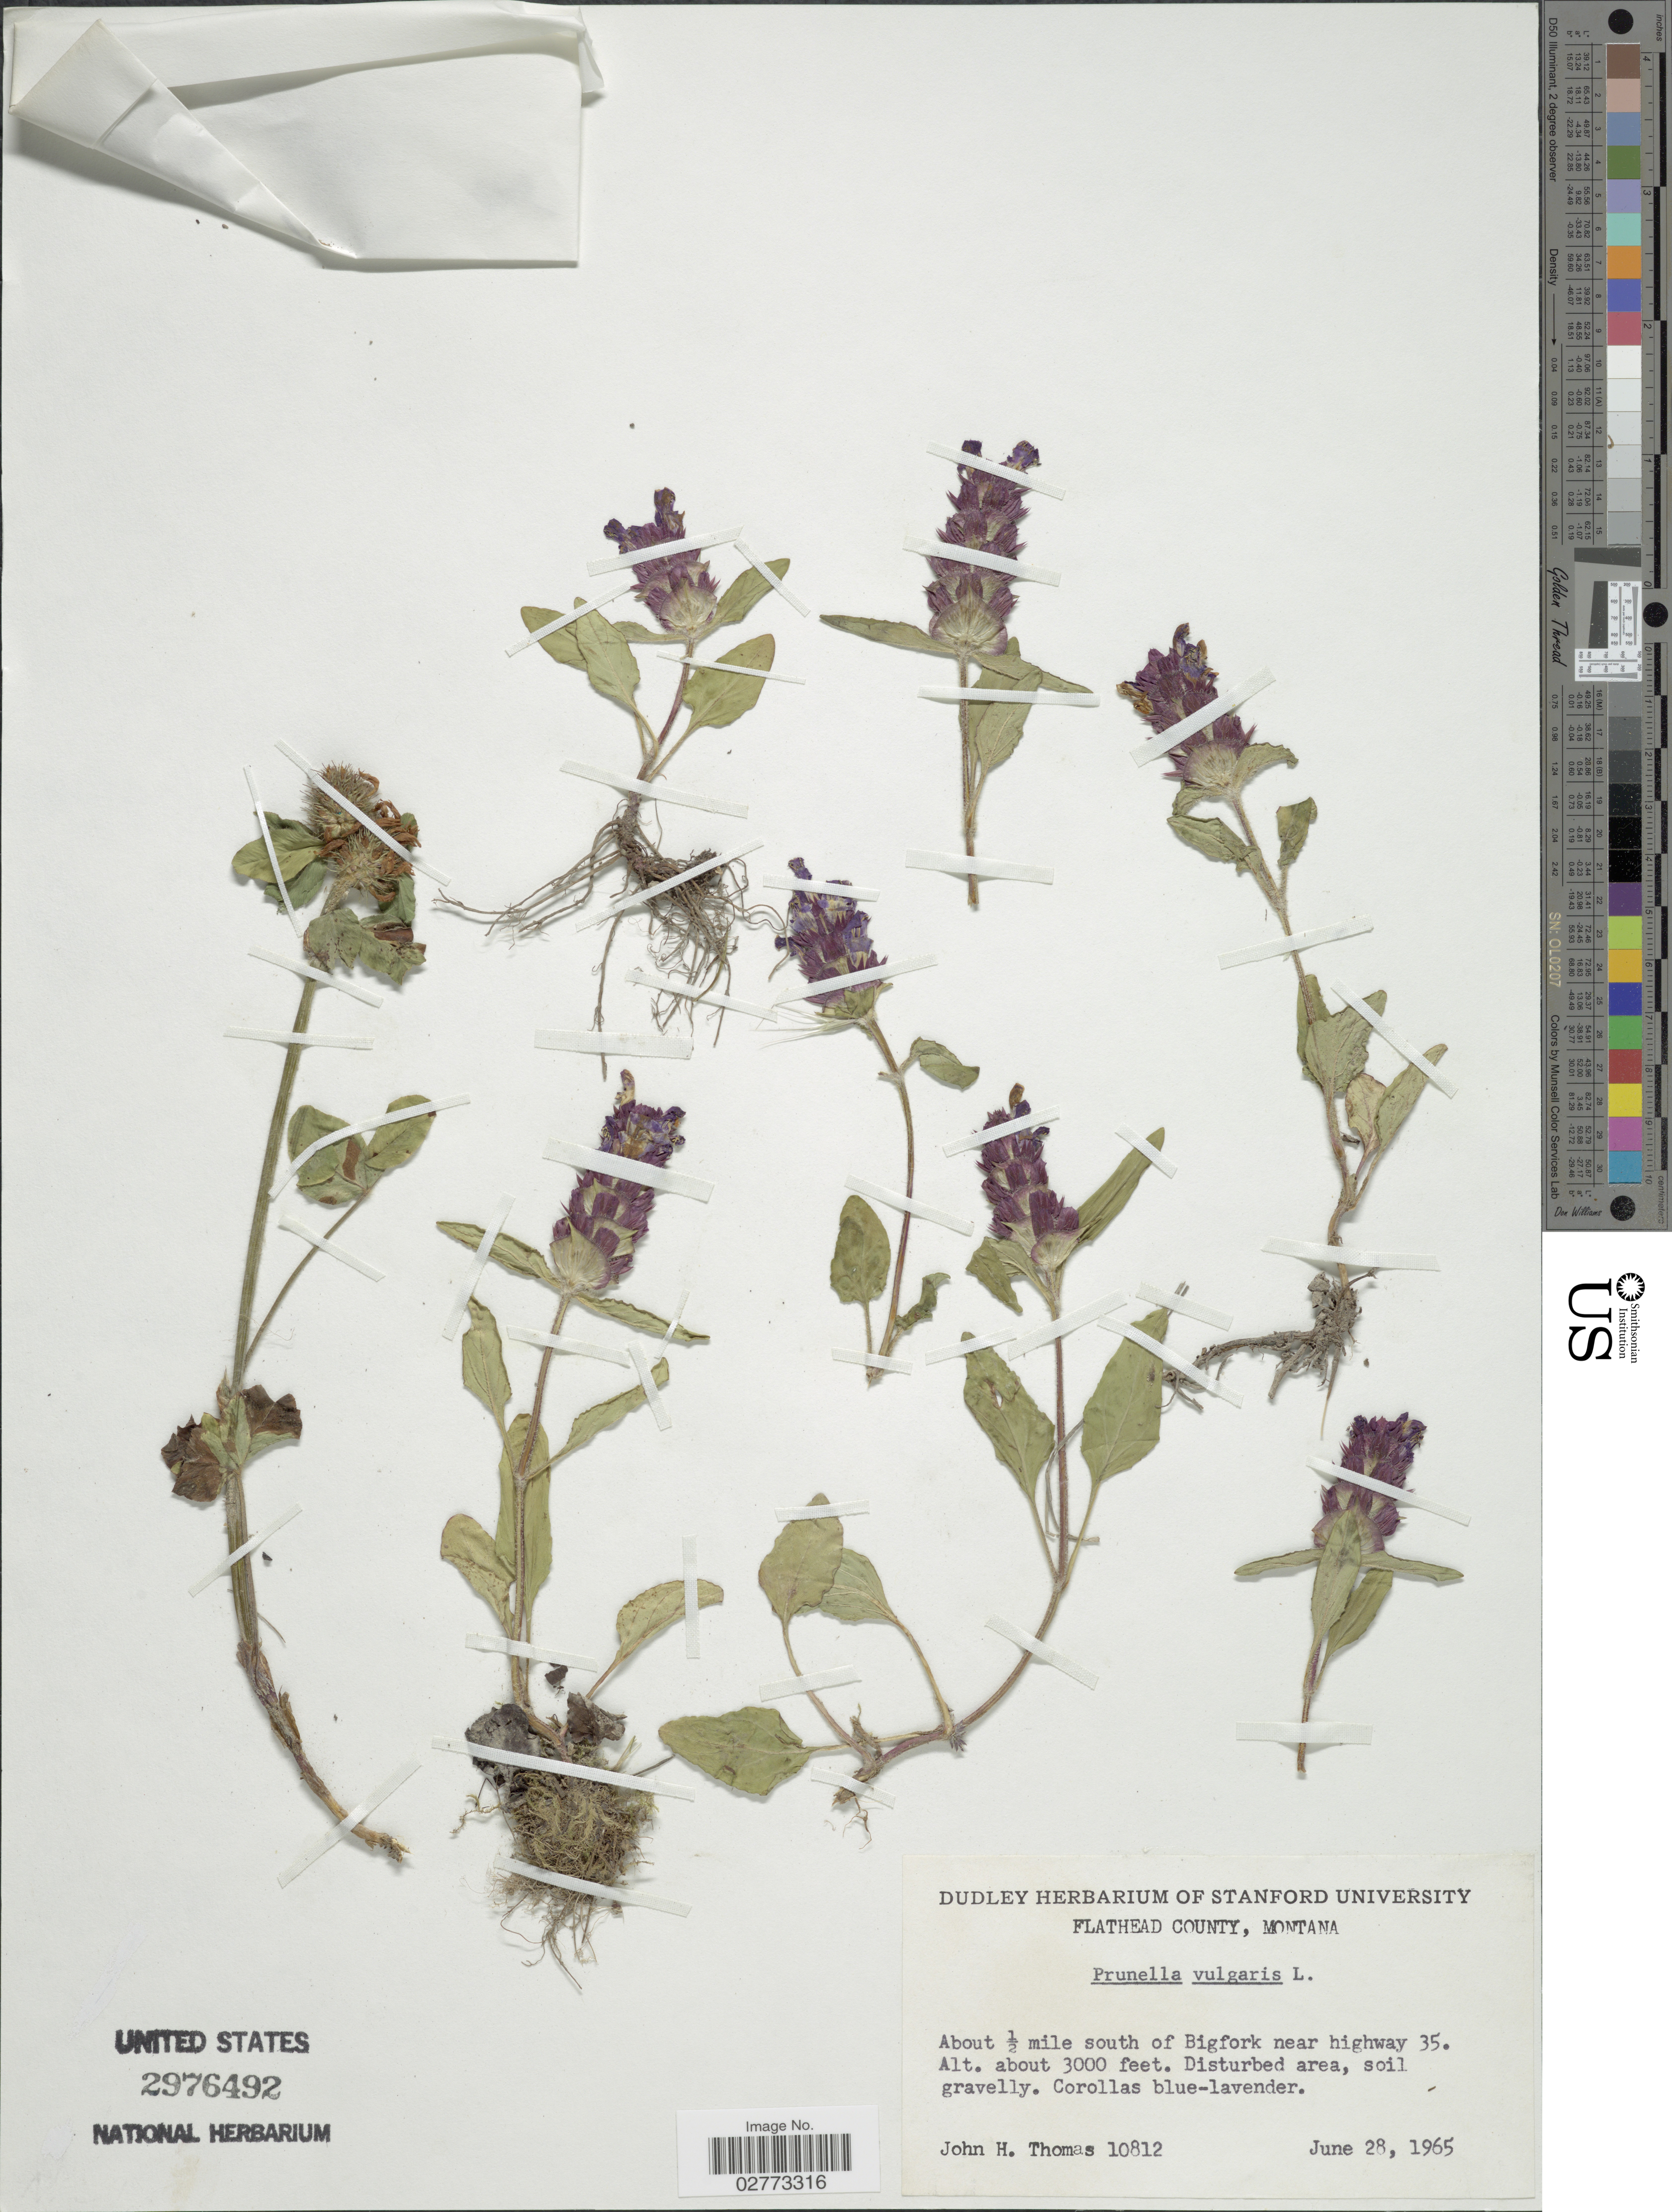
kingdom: Plantae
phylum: Tracheophyta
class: Magnoliopsida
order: Lamiales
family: Lamiaceae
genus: Prunella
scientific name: Prunella vulgaris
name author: L.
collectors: J. H. Thomas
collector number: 10812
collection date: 1965-06-28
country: United States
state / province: Montana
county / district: Flathead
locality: About ½ mile S of Bigfork near highway 35.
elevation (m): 914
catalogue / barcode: US 2976492